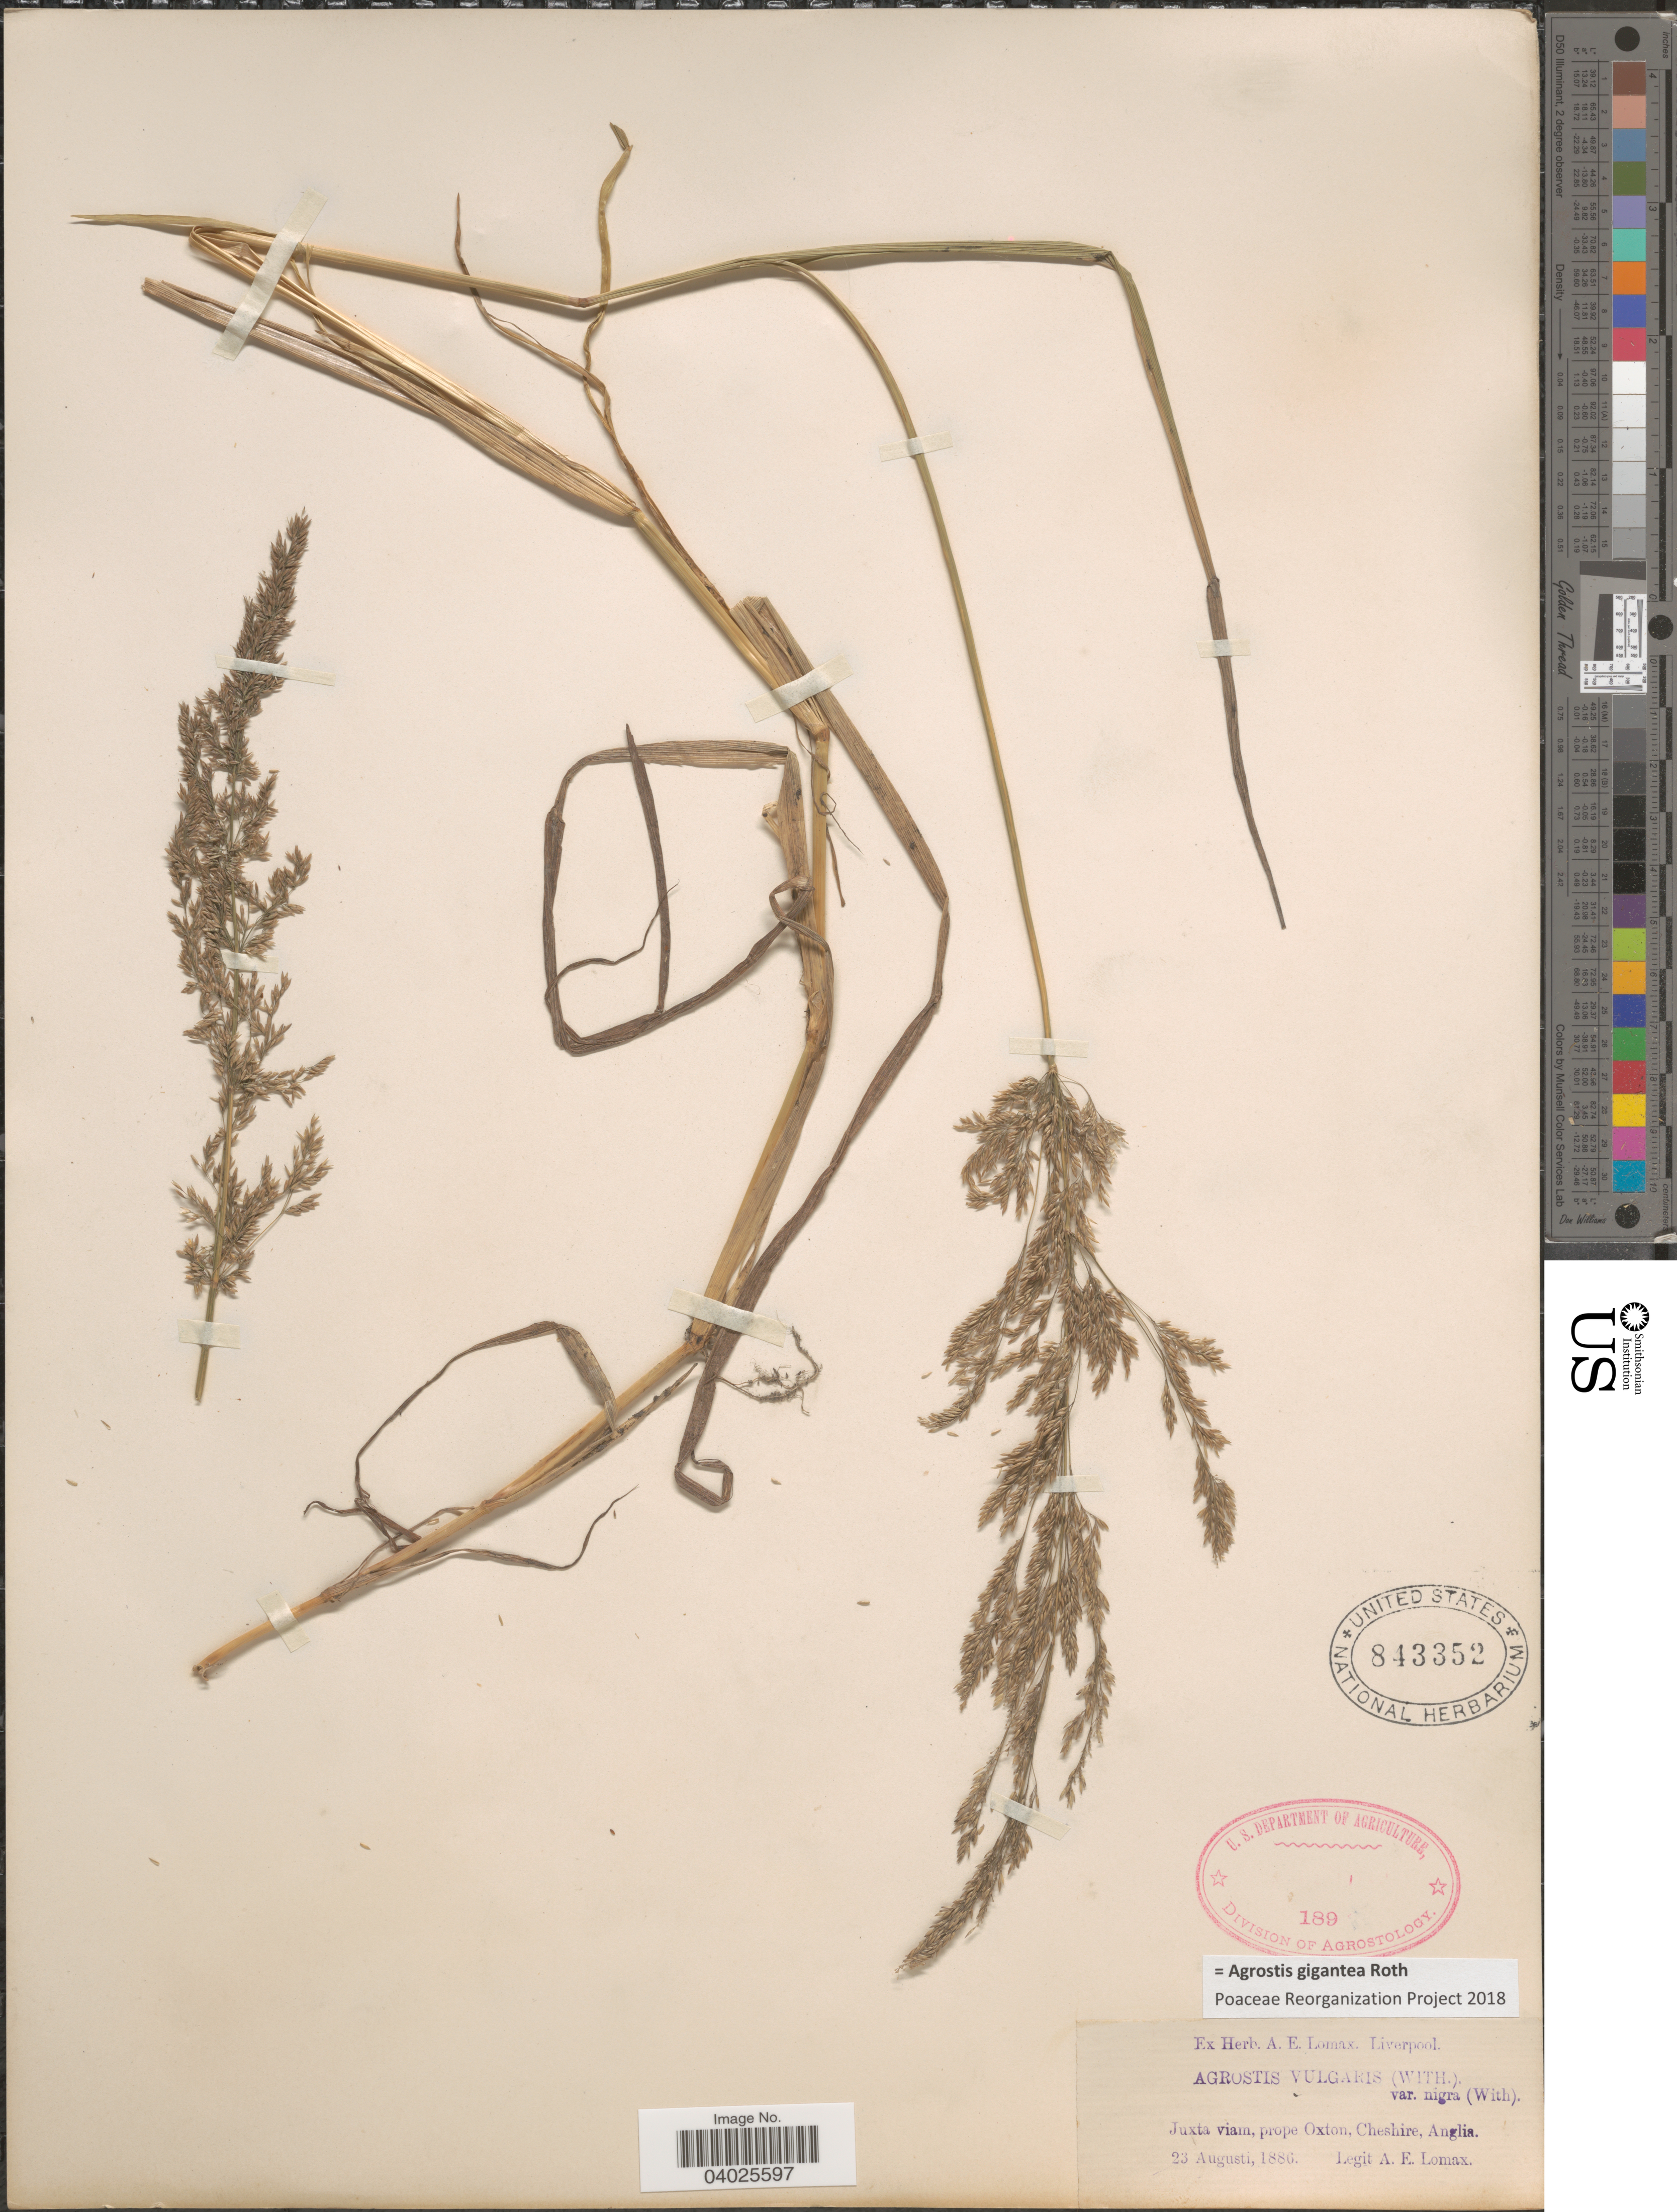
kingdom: Plantae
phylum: Tracheophyta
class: Liliopsida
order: Poales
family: Poaceae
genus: Agrostis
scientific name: Agrostis gigantea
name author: Roth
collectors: A. Lomax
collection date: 1886-08-23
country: United Kingdom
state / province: England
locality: Juxta viam, prope Oxton, Cheshire, Anglia.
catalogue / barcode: US 843352